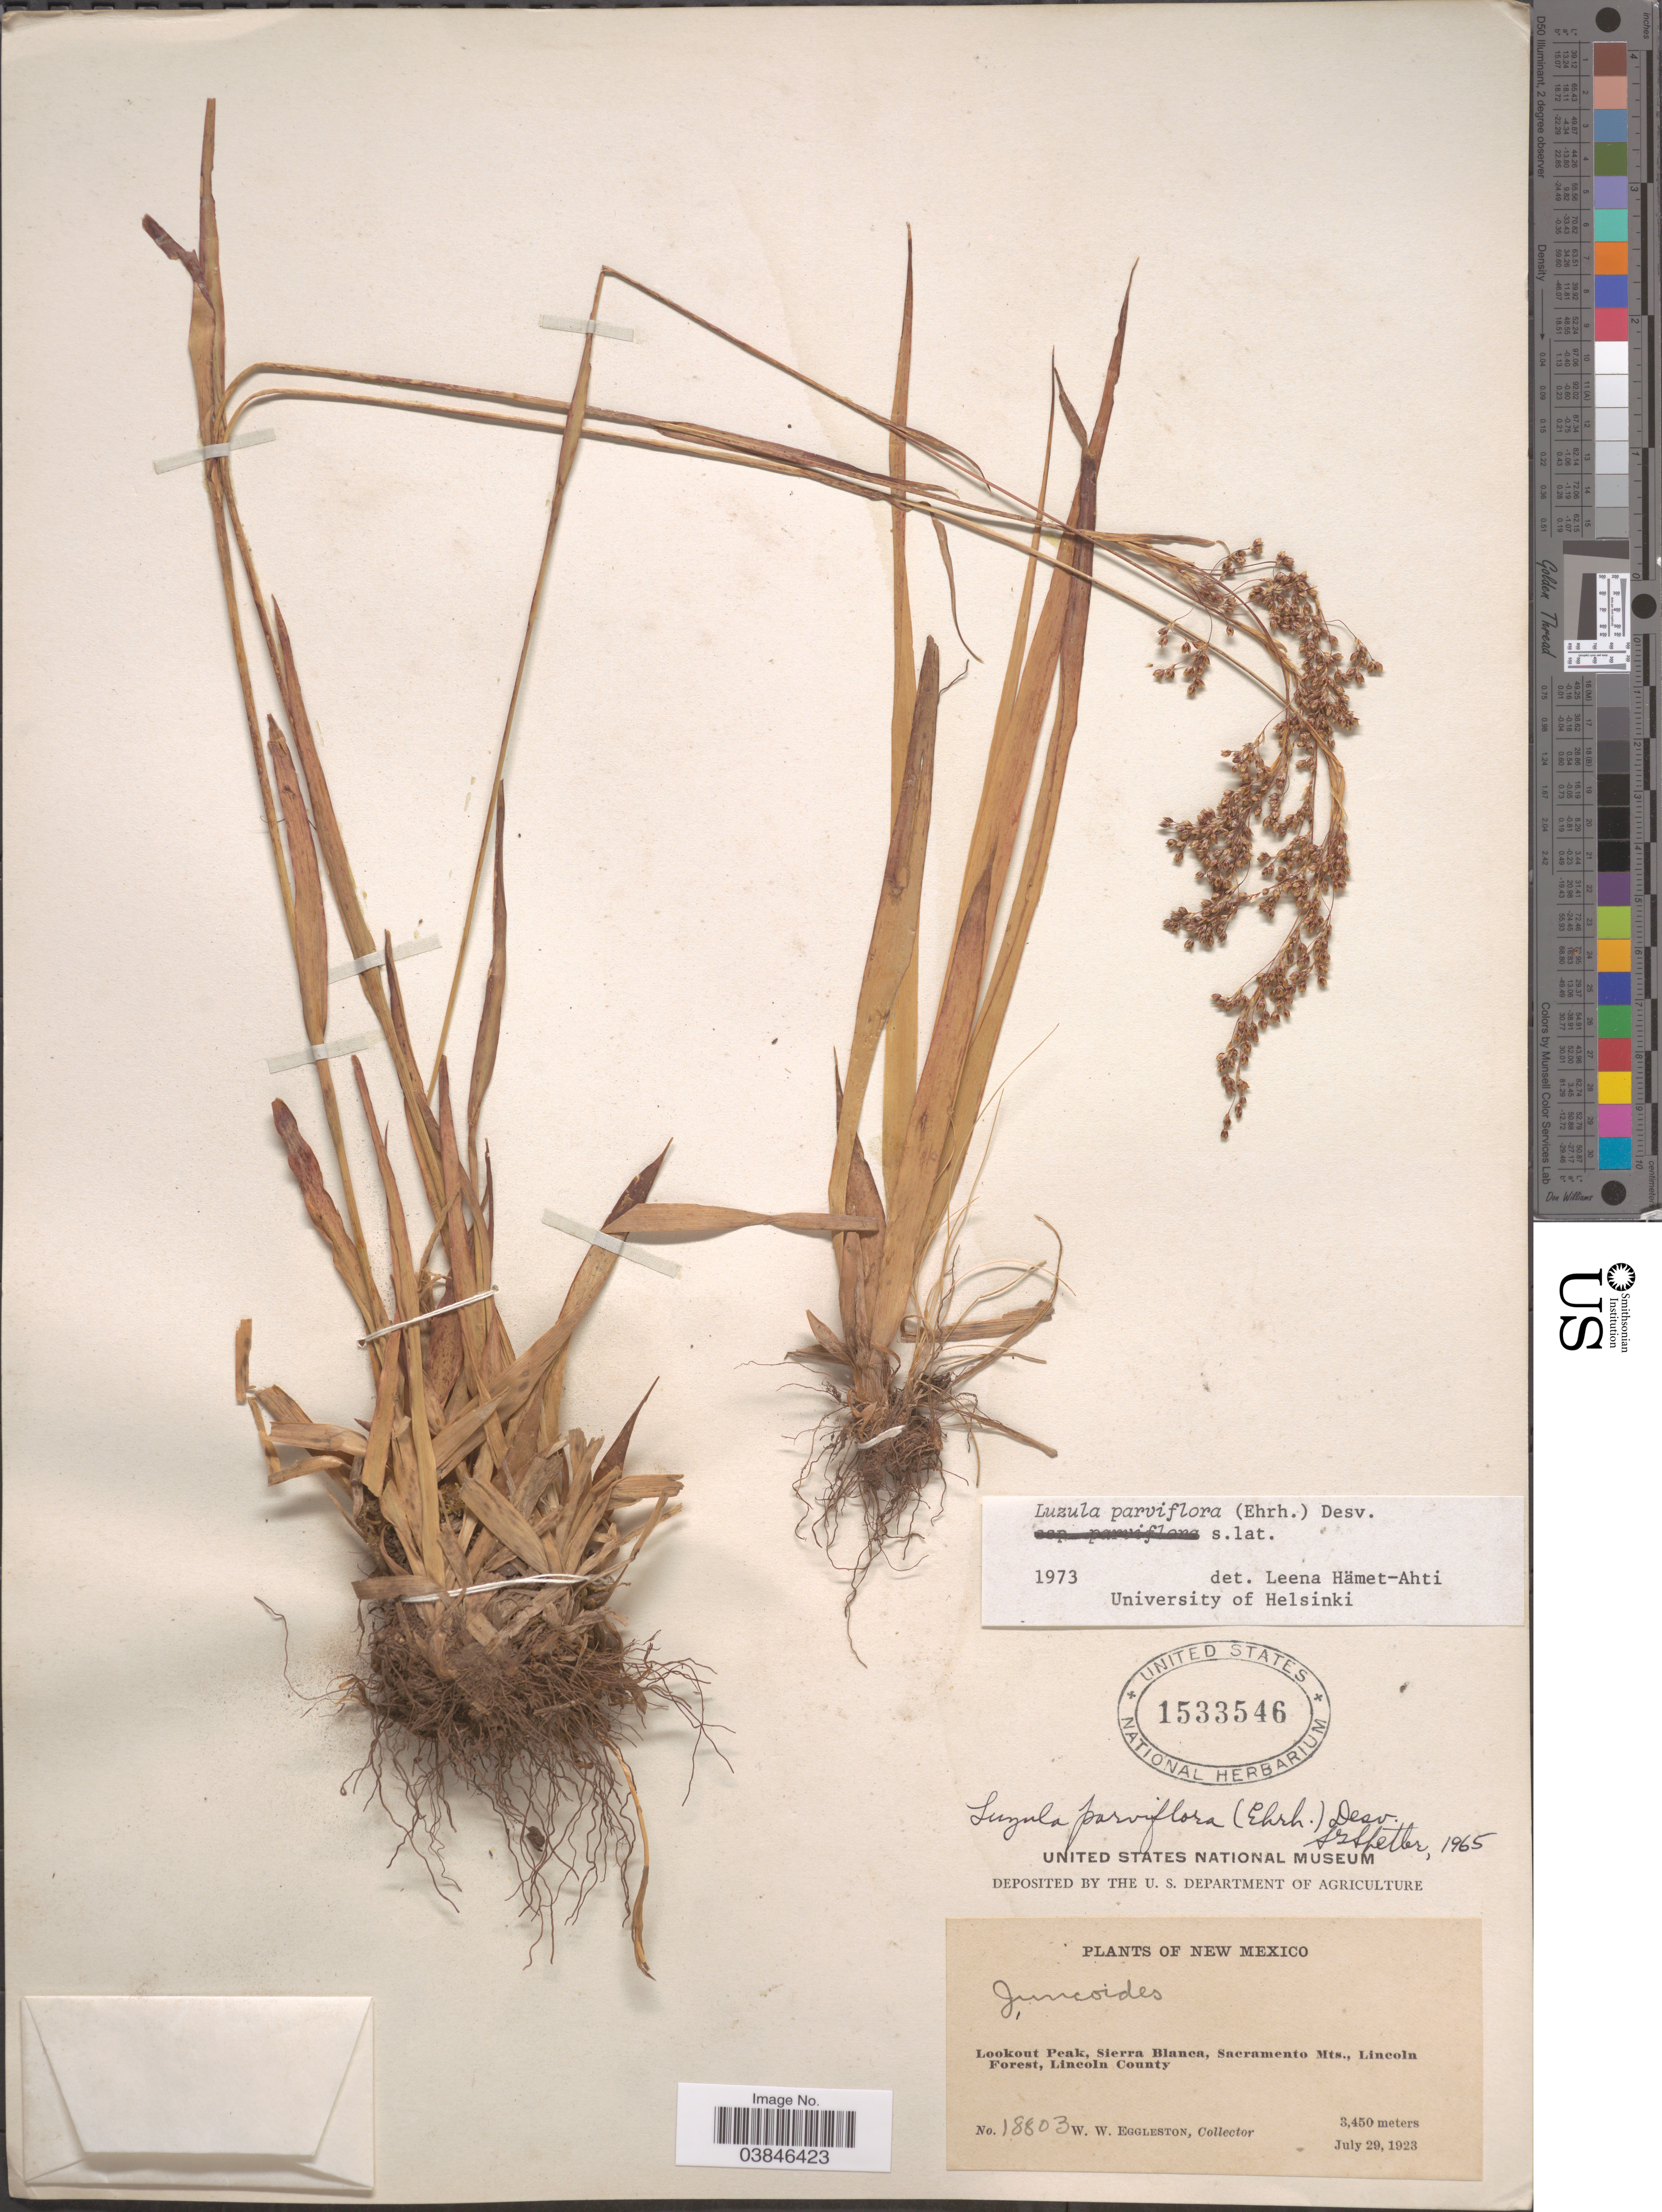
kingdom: Plantae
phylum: Tracheophyta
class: Liliopsida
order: Poales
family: Juncaceae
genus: Luzula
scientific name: Luzula parviflora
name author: (Ehrh.) Desv.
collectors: W. W. Eggleston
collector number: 18803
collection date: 1923-07-29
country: United States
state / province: New Mexico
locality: Lookout Peak, Sierra Blanca, Sacramento Mts., Lincoln Forest, Lincoln County.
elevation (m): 3450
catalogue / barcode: US 1533546